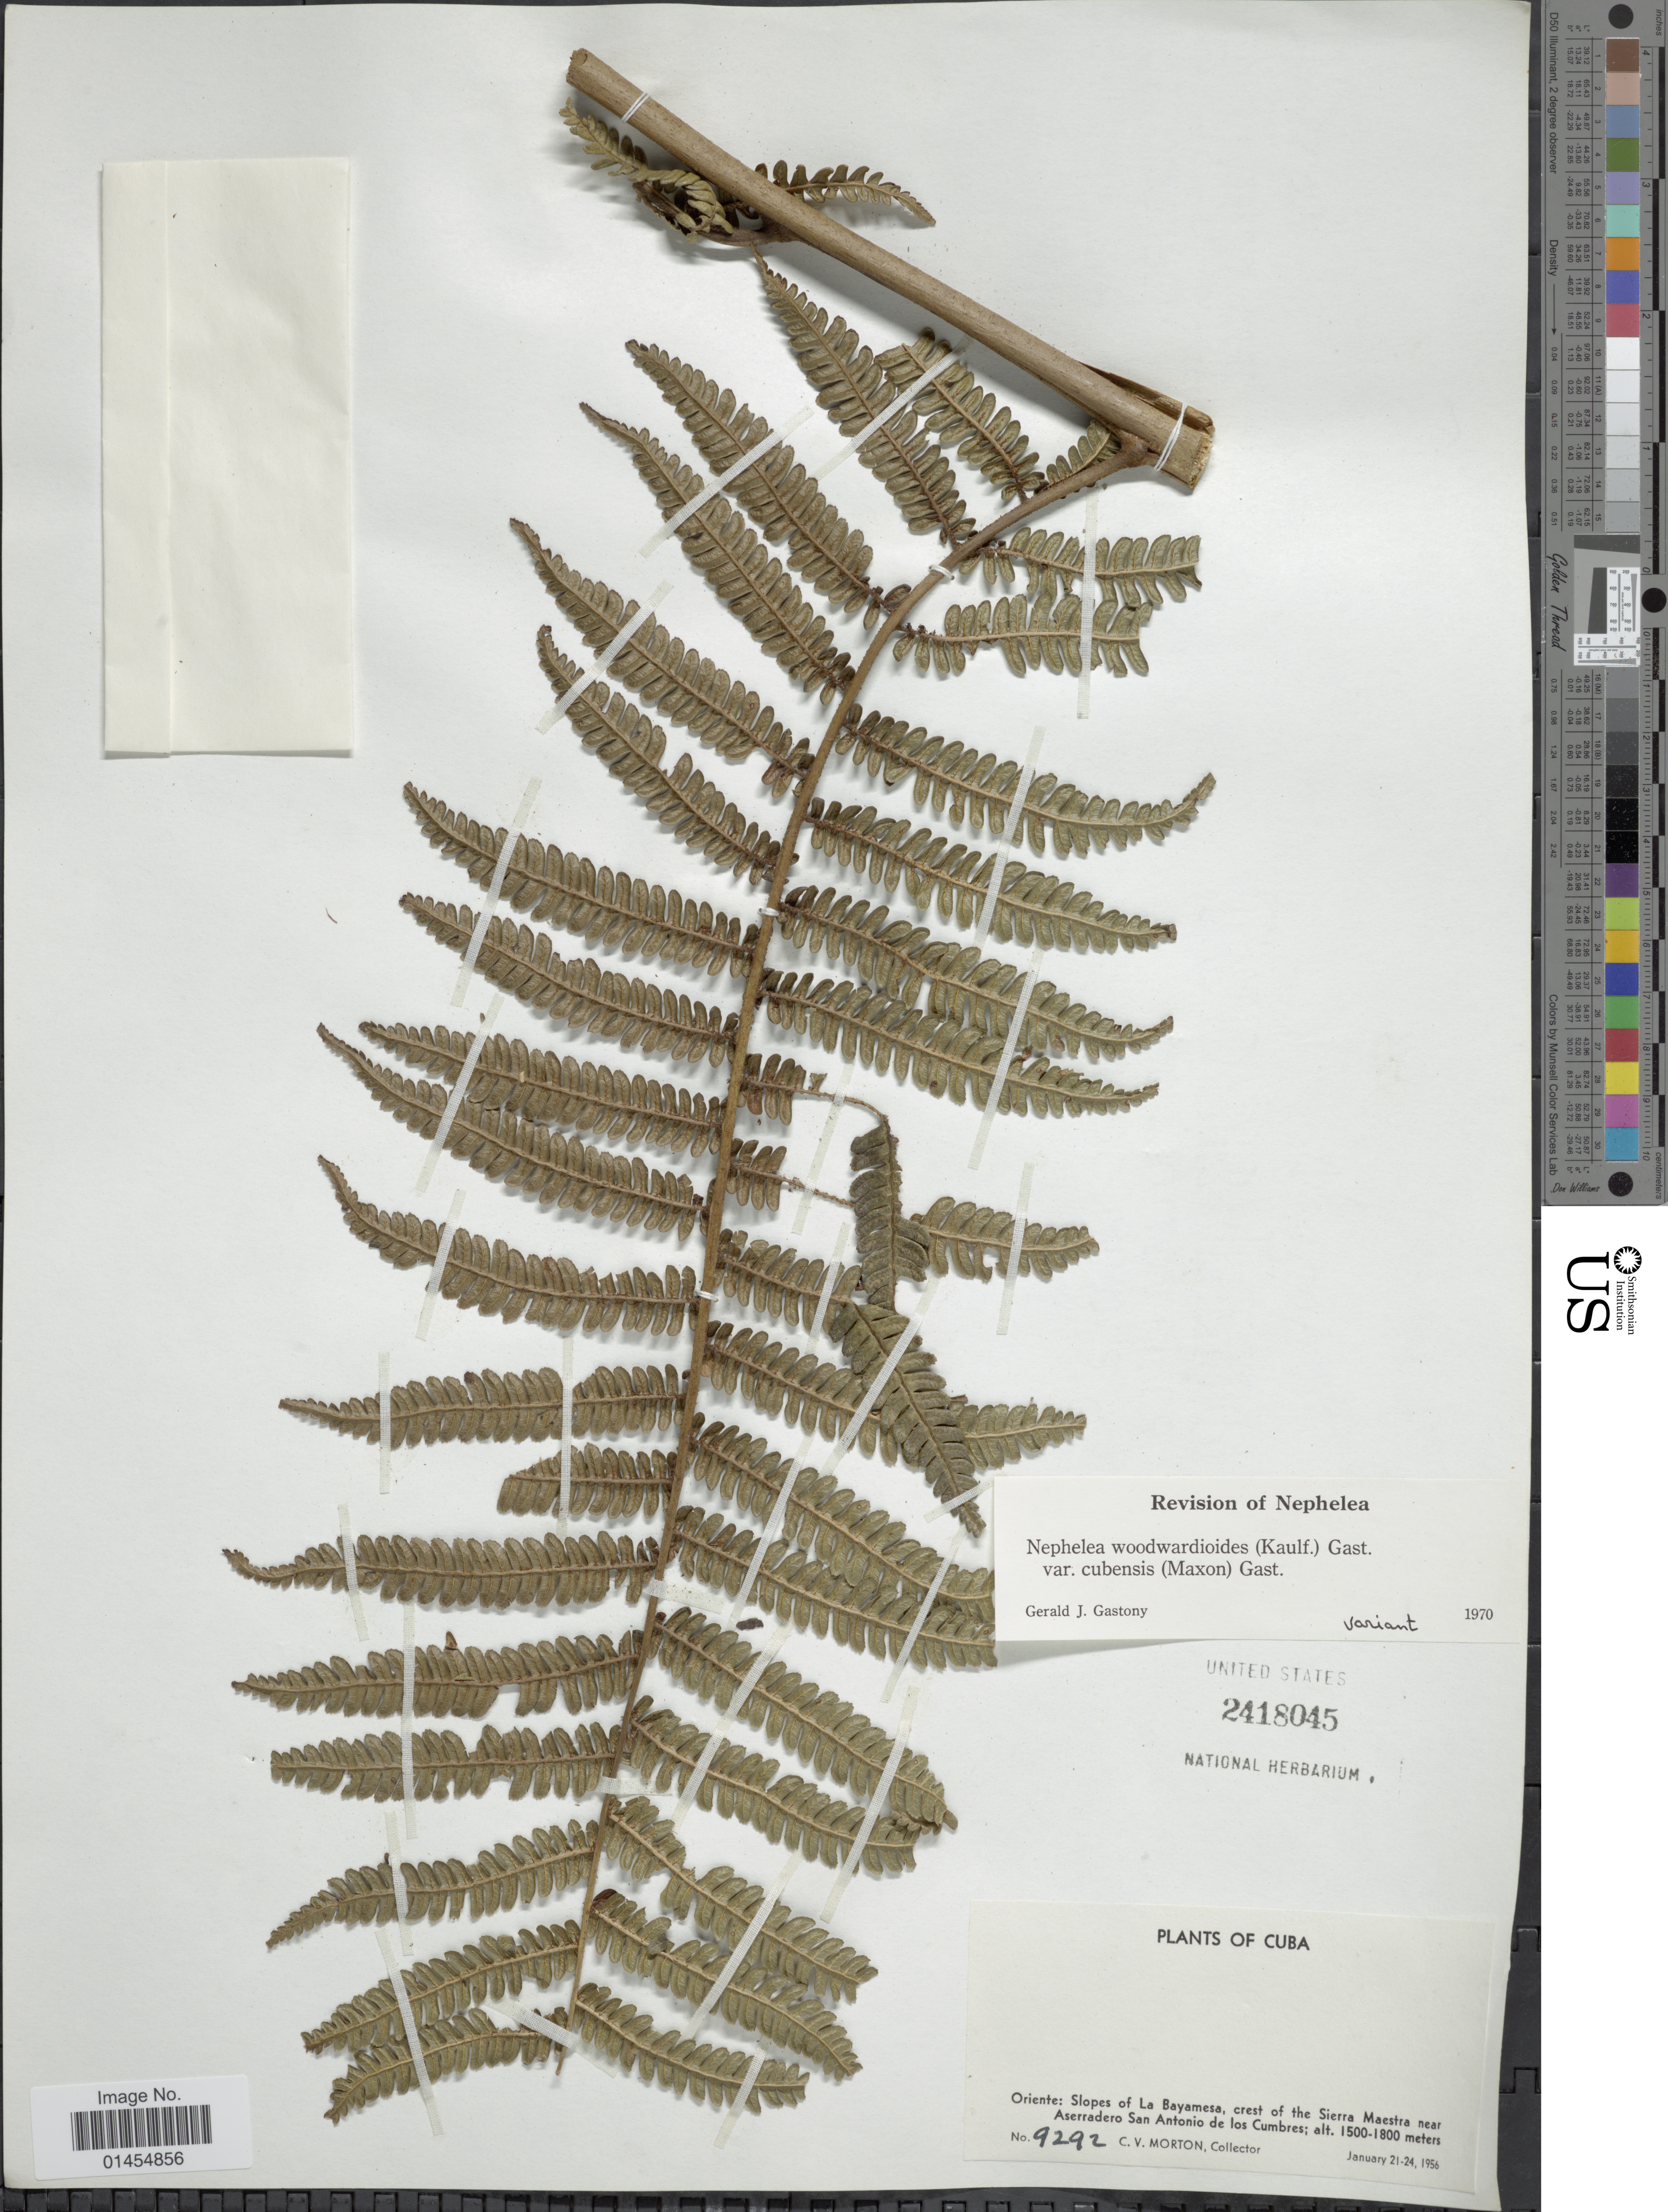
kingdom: Plantae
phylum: Tracheophyta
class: Polypodiopsida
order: Cyatheales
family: Cyatheaceae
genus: Alsophila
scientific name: Alsophila woodwardioides var. cubensis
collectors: C. V. Morton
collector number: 9292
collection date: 1956-01-21/1956-01-24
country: Cuba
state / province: Oriente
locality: Slopes of La Bayamesa, crest of the Sierra Maestra near Aserradero San Antonio de los Cumbres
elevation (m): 1500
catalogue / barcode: US 2418045